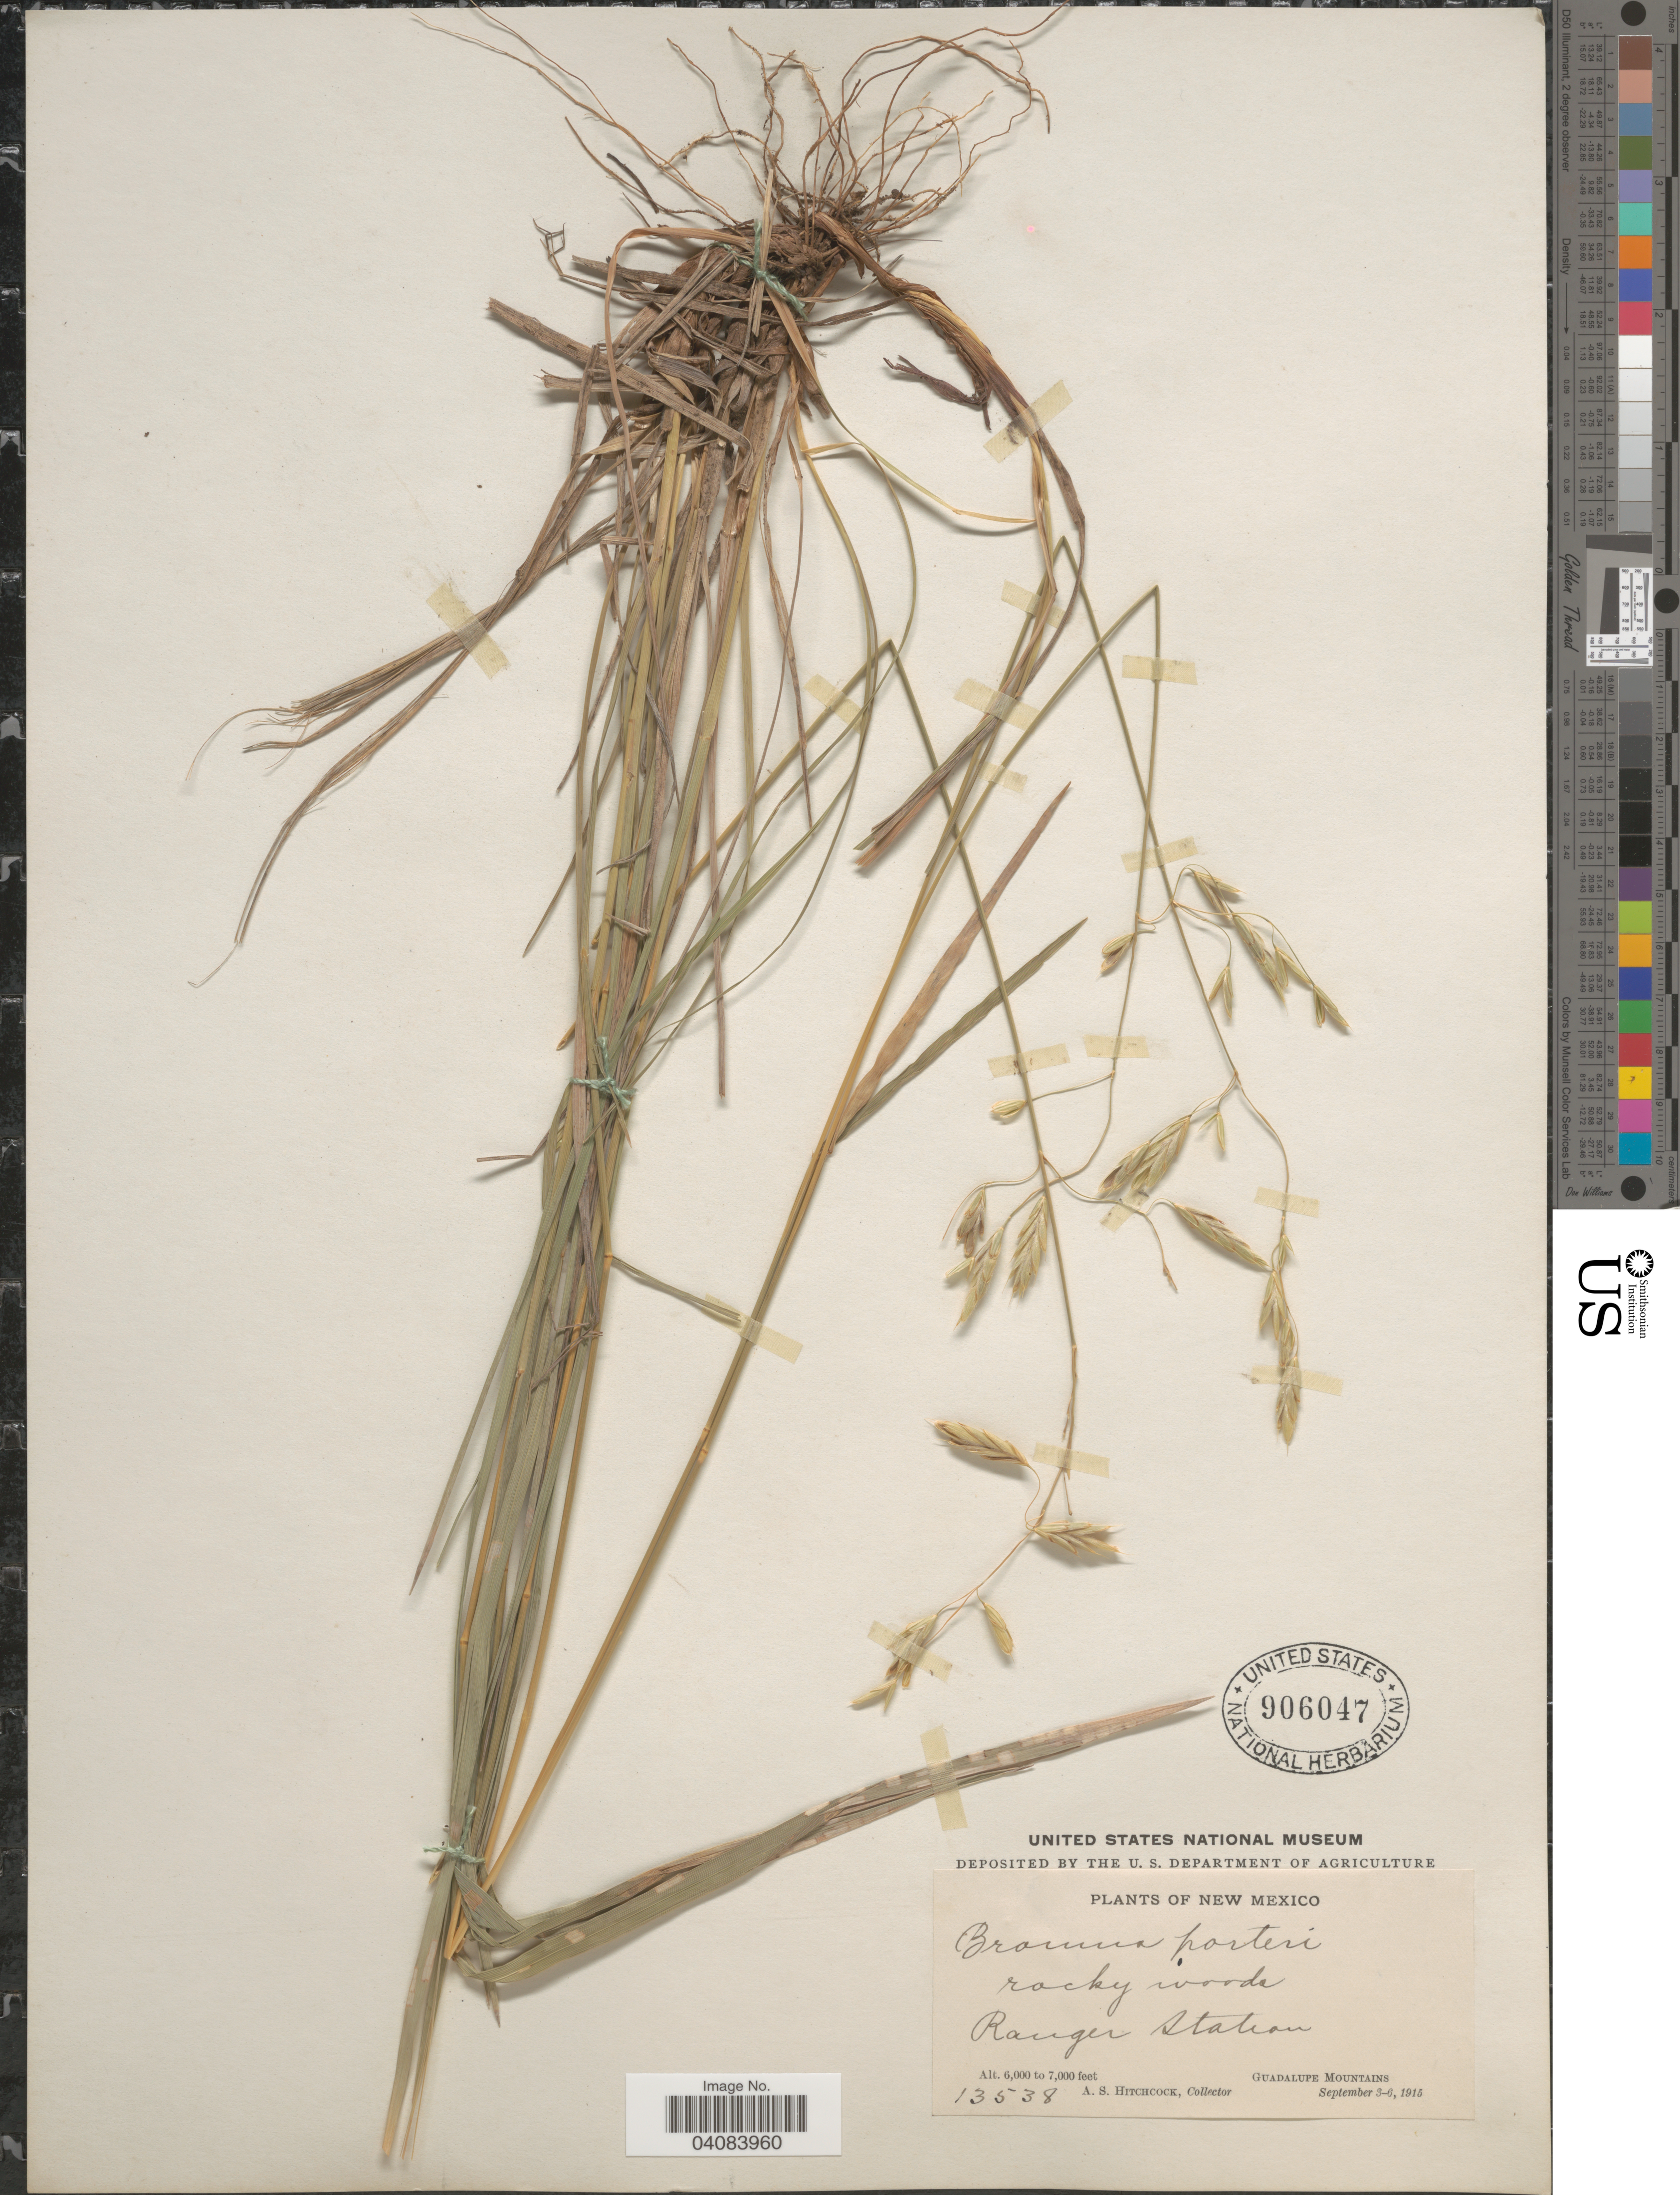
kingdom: Plantae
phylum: Tracheophyta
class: Liliopsida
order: Poales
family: Poaceae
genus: Bromus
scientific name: Bromus porteri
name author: (J.M. Coult.) Nash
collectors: A. S. Hitchcock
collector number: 13538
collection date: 1915-09-03/1915-09-06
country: United States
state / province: New Mexico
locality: Rocky woods. Ranger Station. Guadalupe Mountains.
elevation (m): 1829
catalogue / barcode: US 906047